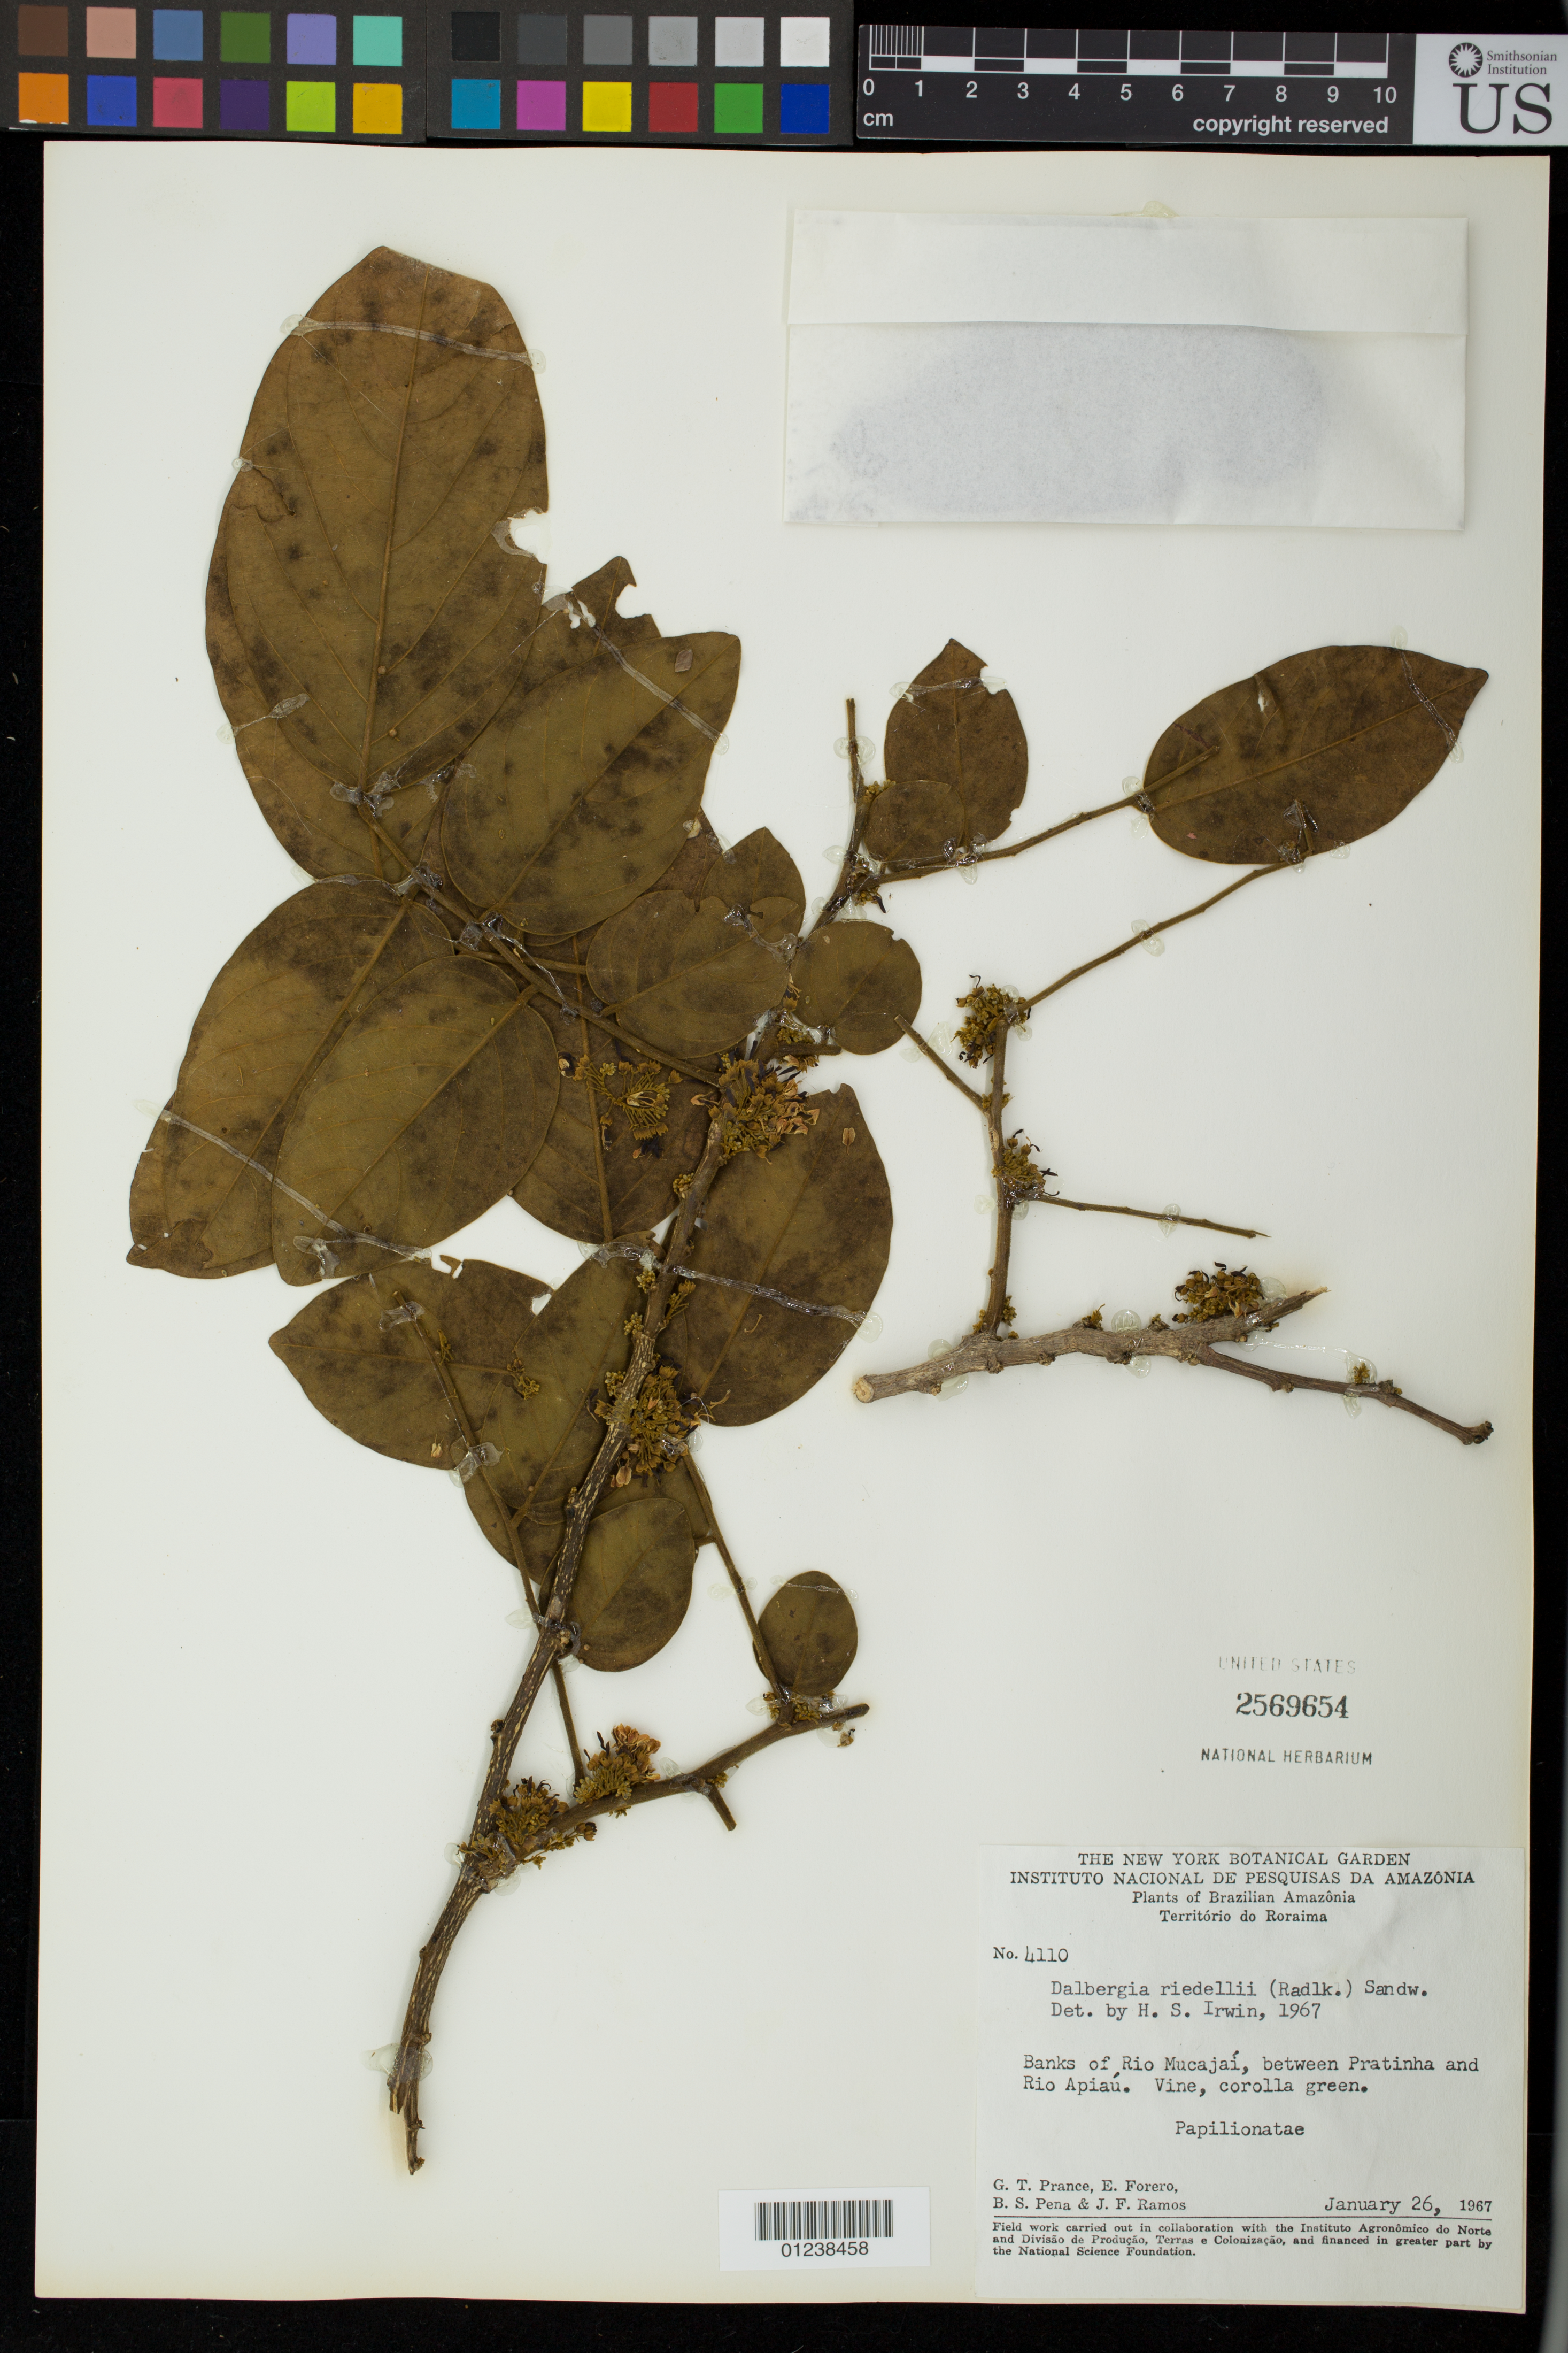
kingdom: Plantae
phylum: Tracheophyta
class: Magnoliopsida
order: Fabales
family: Fabaceae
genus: Dalbergia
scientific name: Dalbergia riedelii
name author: (Benth.) Sandwith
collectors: G. T. Prance, E. Forero, B. S. Pena & J. F. Ramos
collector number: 4110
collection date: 1967-01-26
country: Brazil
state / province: Roraima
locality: Banks of Rio Mucajai, between Pratinha and Rio Apiau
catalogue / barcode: US 2569654